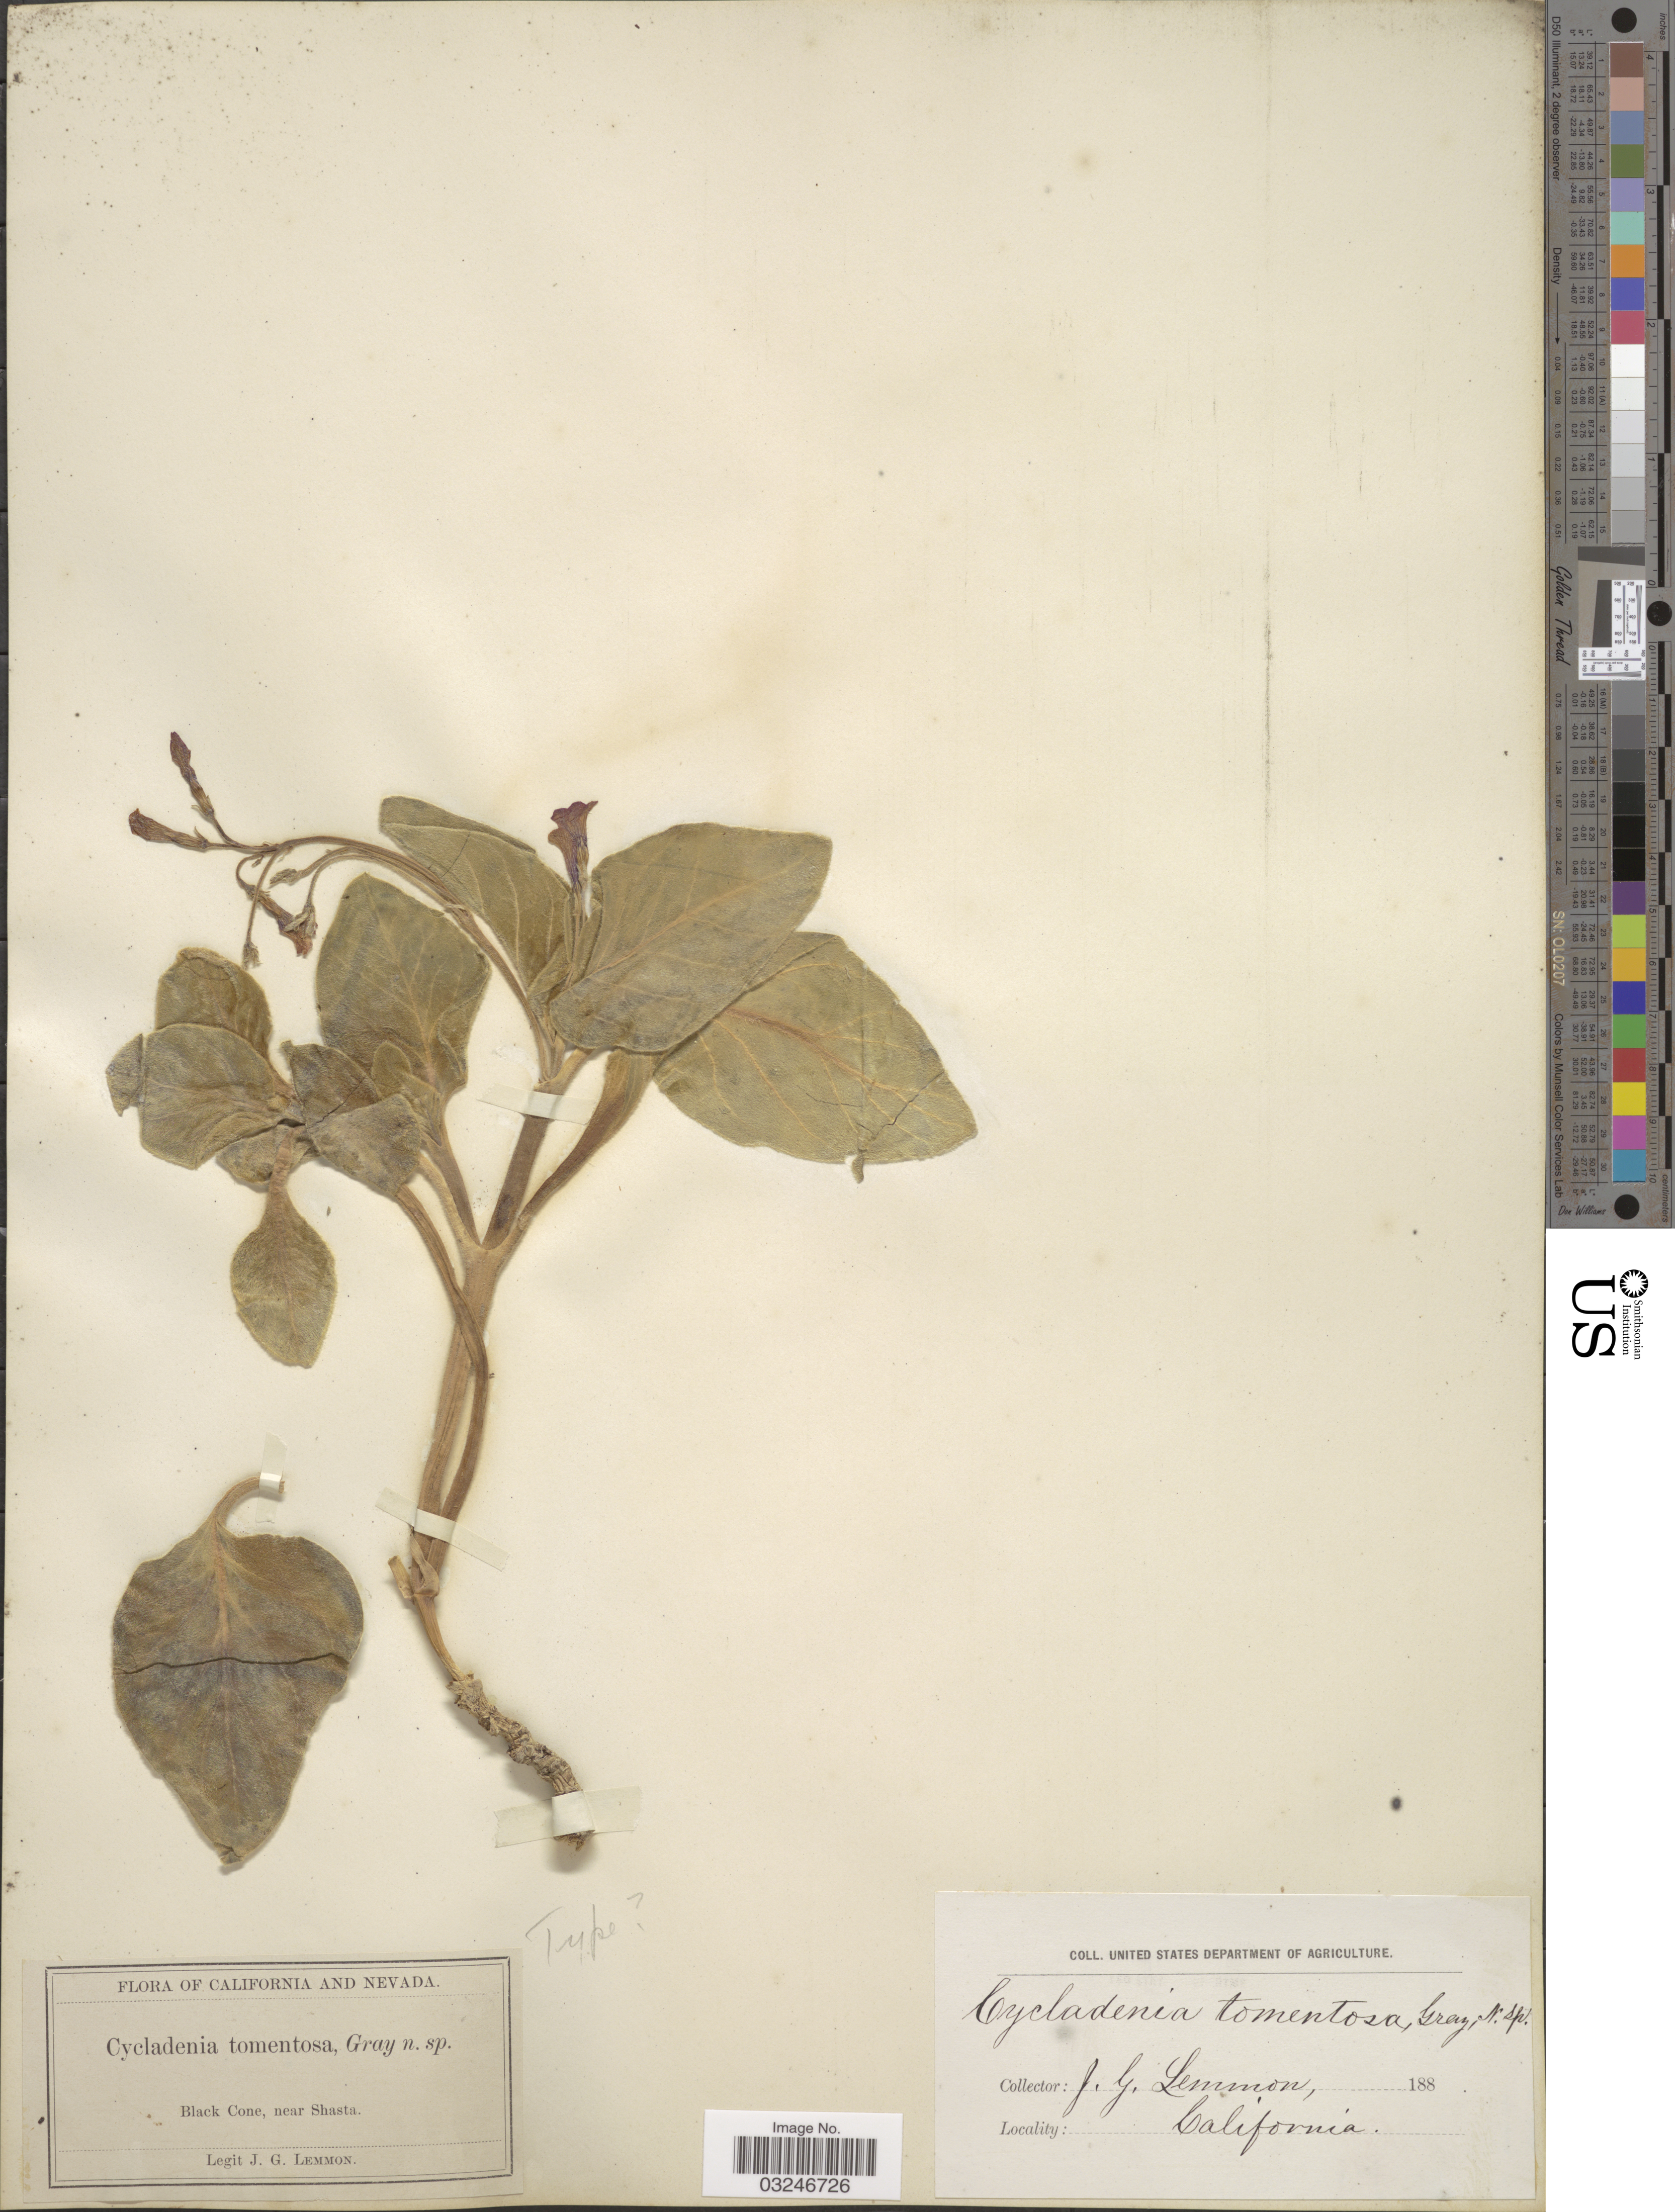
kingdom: Plantae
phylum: Tracheophyta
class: Magnoliopsida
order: Gentianales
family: Apocynaceae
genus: Cycladenia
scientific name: Cycladenia tomentosa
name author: A. Gray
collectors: J. Lemmon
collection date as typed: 188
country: United States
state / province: California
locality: Black Cone, near Shasta.